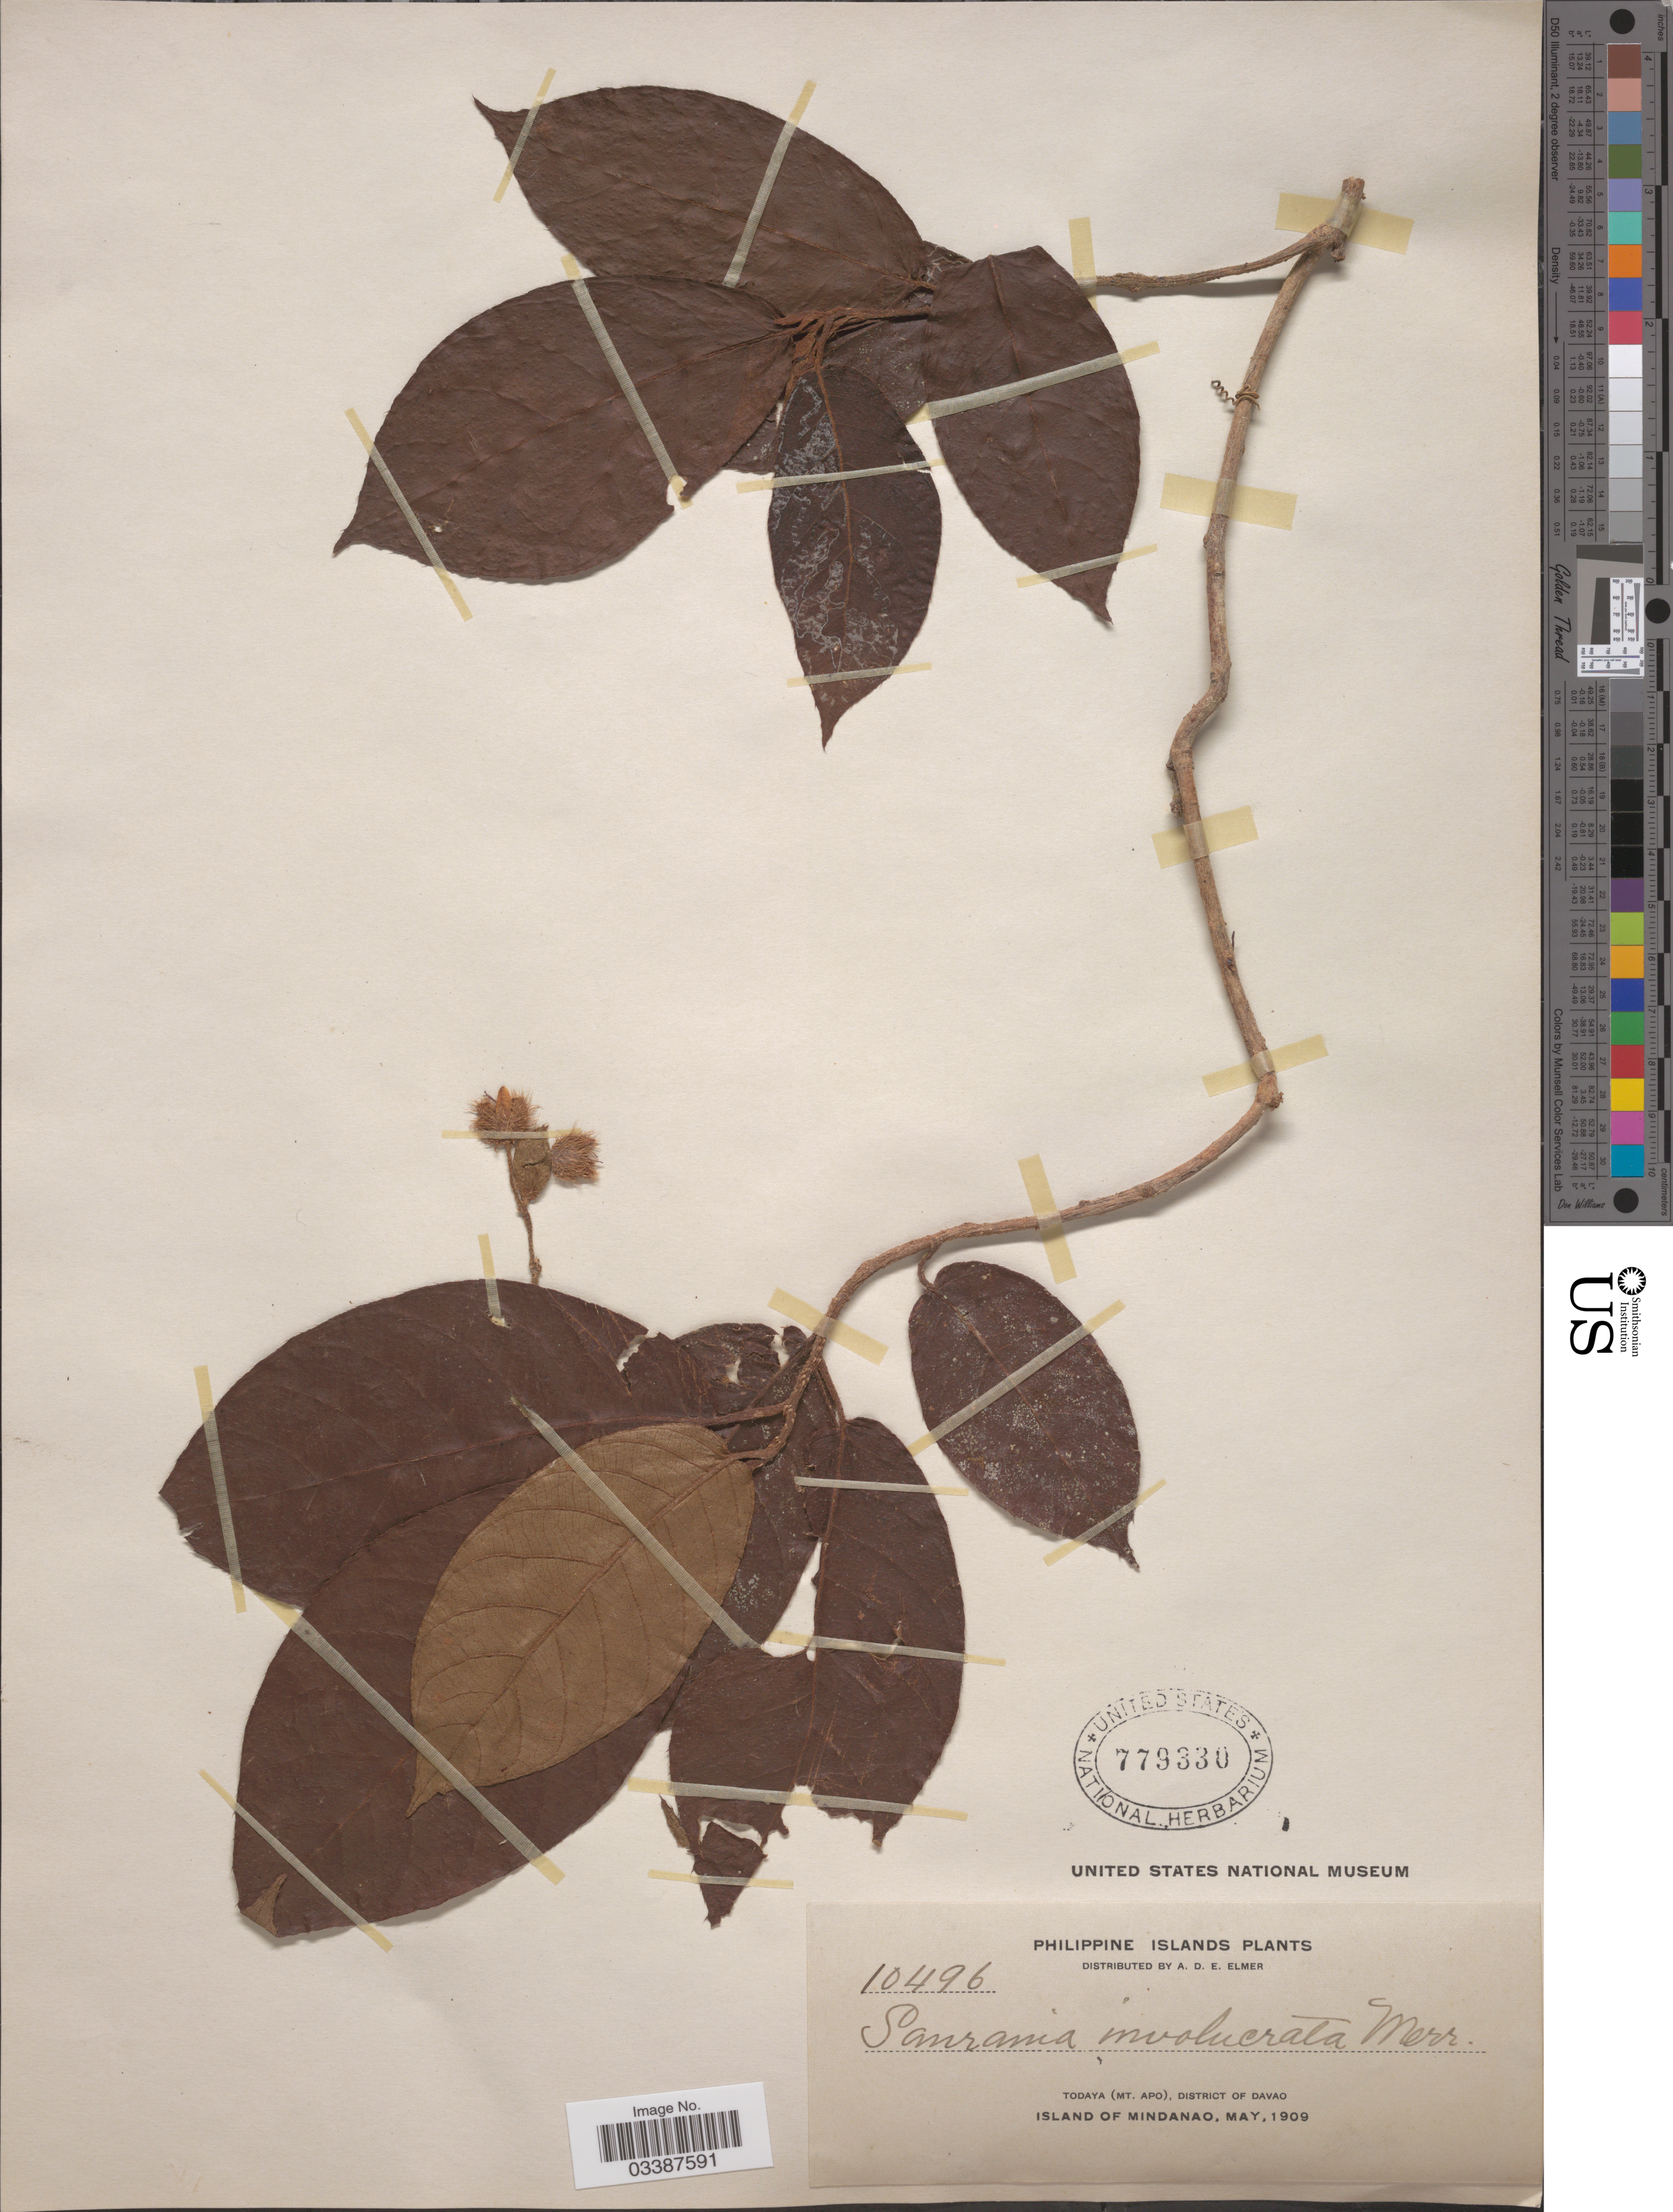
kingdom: Plantae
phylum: Tracheophyta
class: Magnoliopsida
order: Ericales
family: Actinidiaceae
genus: Saurauia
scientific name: Saurauia involucrata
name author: Merr.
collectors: A. D. E. Elmer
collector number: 10496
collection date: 1909-05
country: Philippines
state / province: Davao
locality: Todaya (Mt. Apo), District of Davao, Island of Mindanao.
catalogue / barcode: US 779330